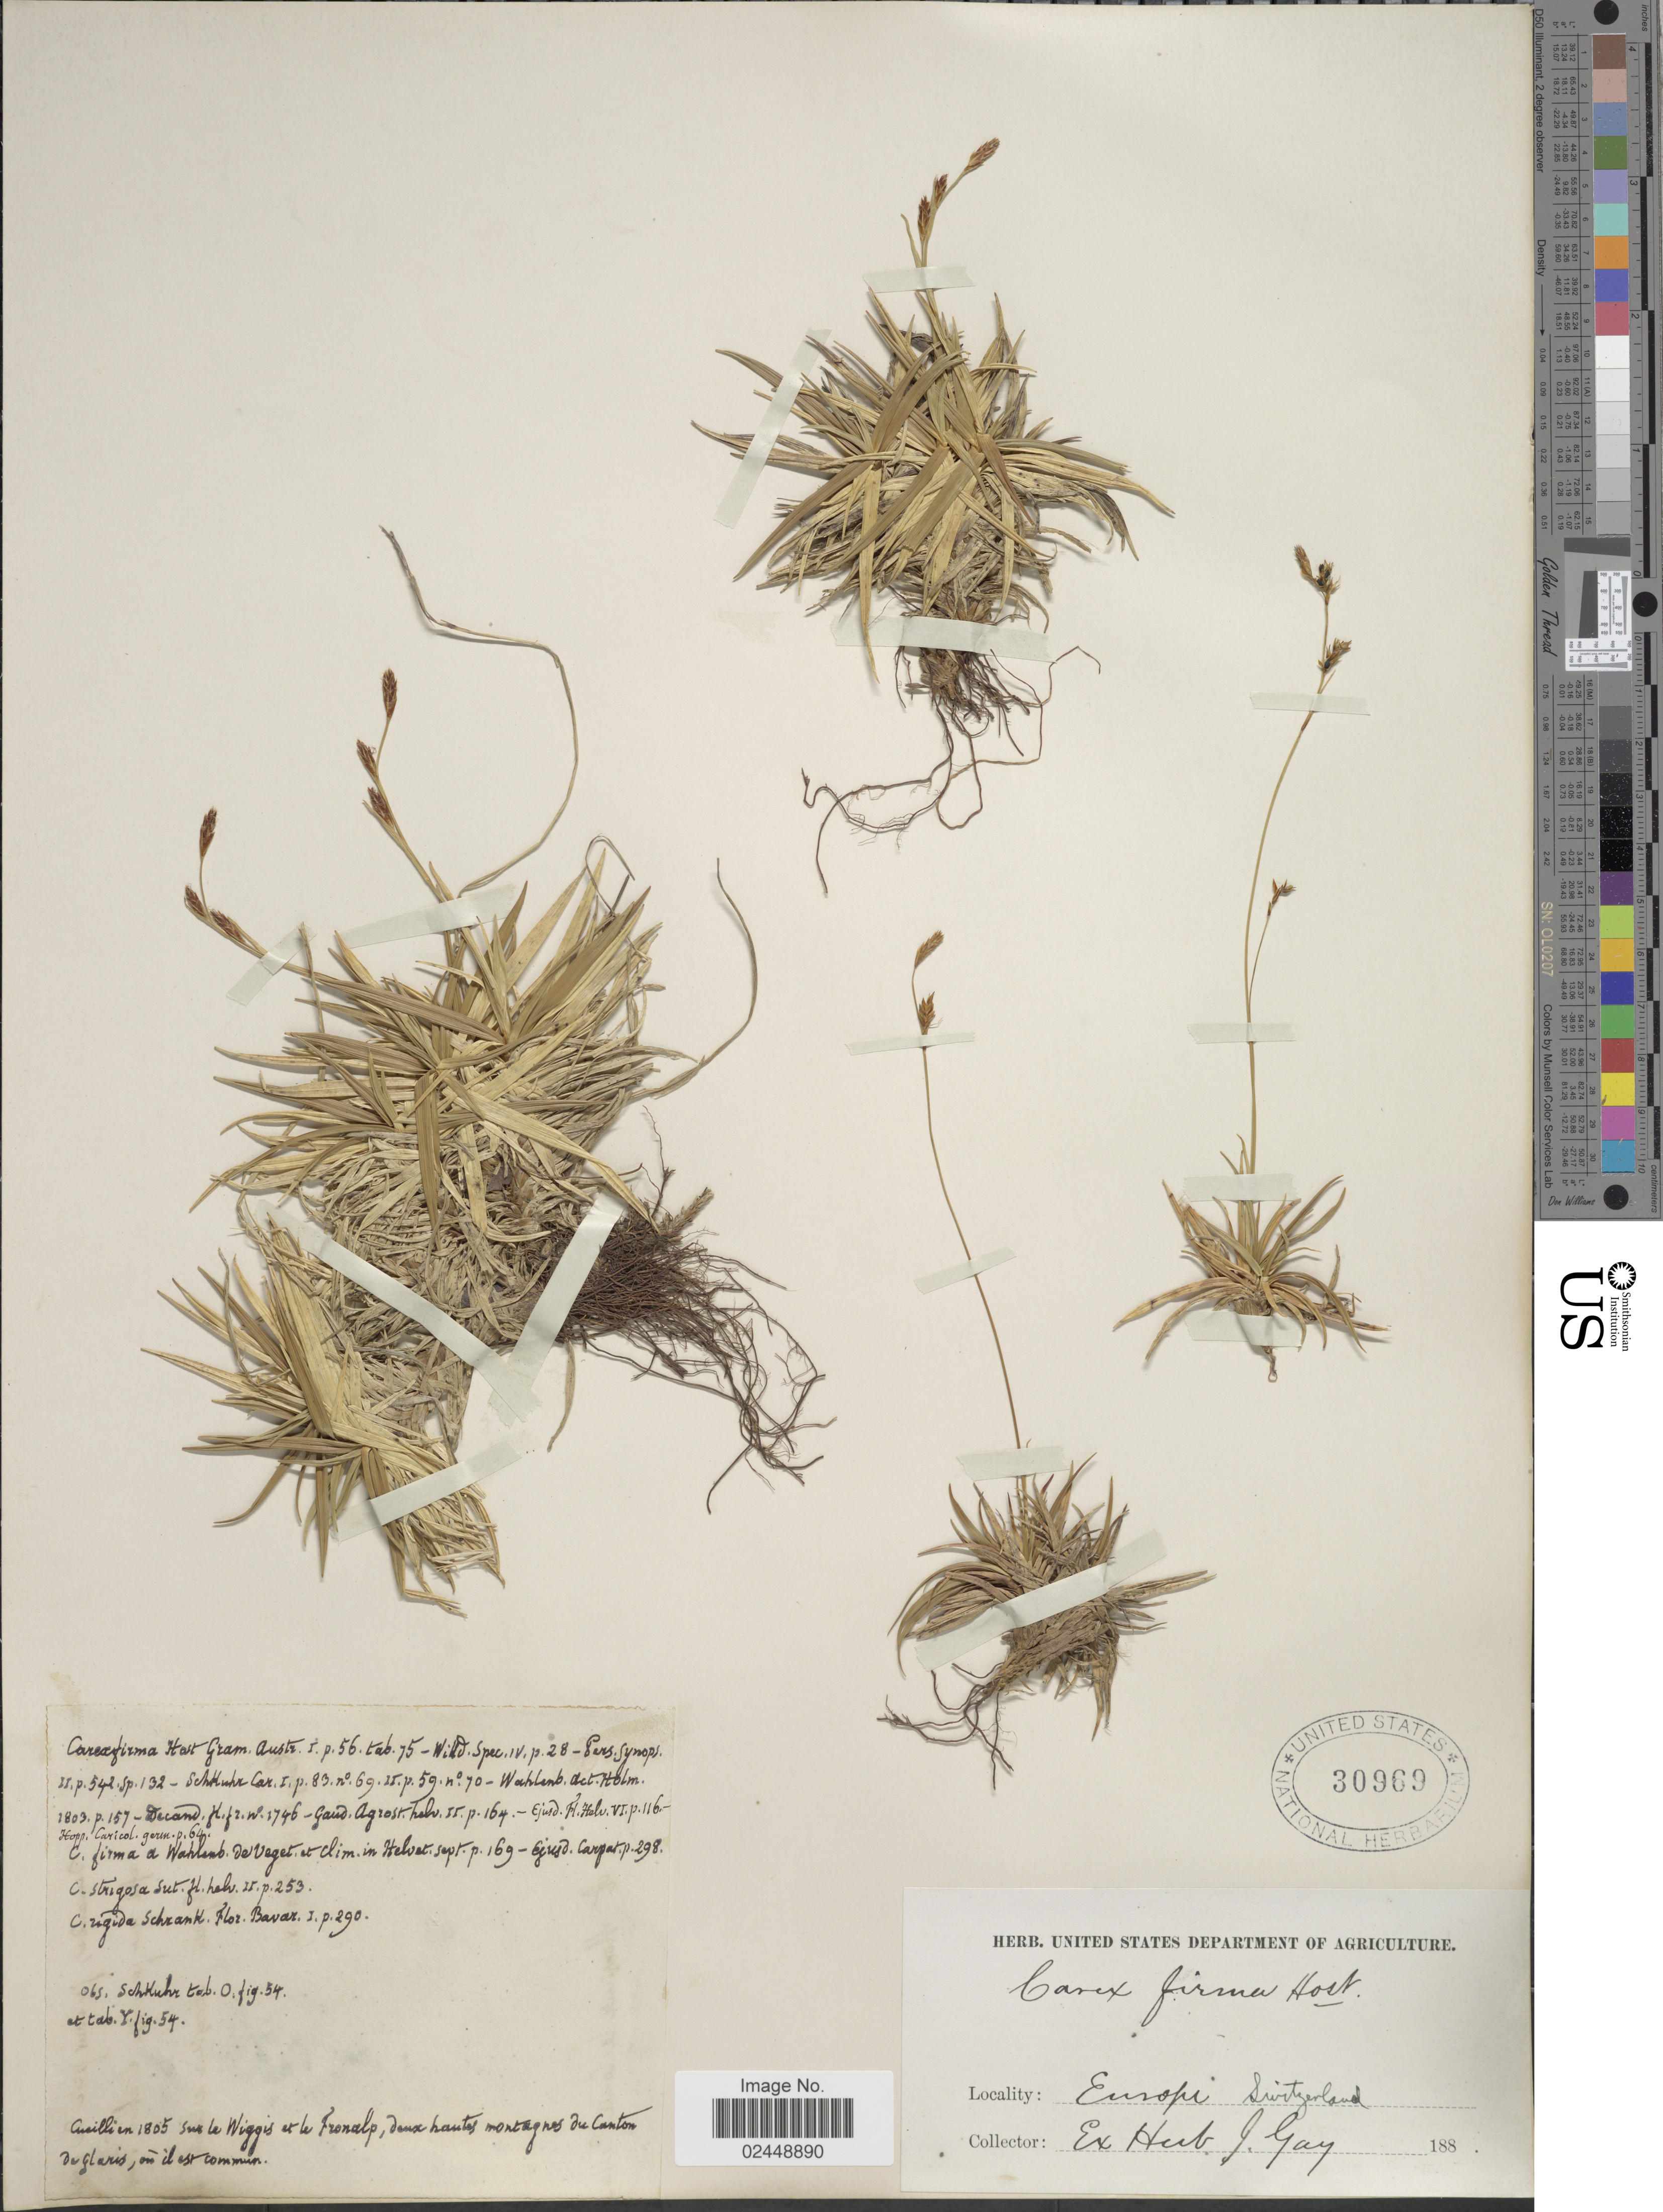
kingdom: Plantae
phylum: Tracheophyta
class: Liliopsida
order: Poales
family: Cyperaceae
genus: Carex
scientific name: Carex firma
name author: Host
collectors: ex herb. J. Gay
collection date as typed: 188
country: Switzerland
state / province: Glarus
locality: Sur le Wiggis et lt Le Fronalp, deux hatues montagnes du Canton de Glaris.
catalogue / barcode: US 30969